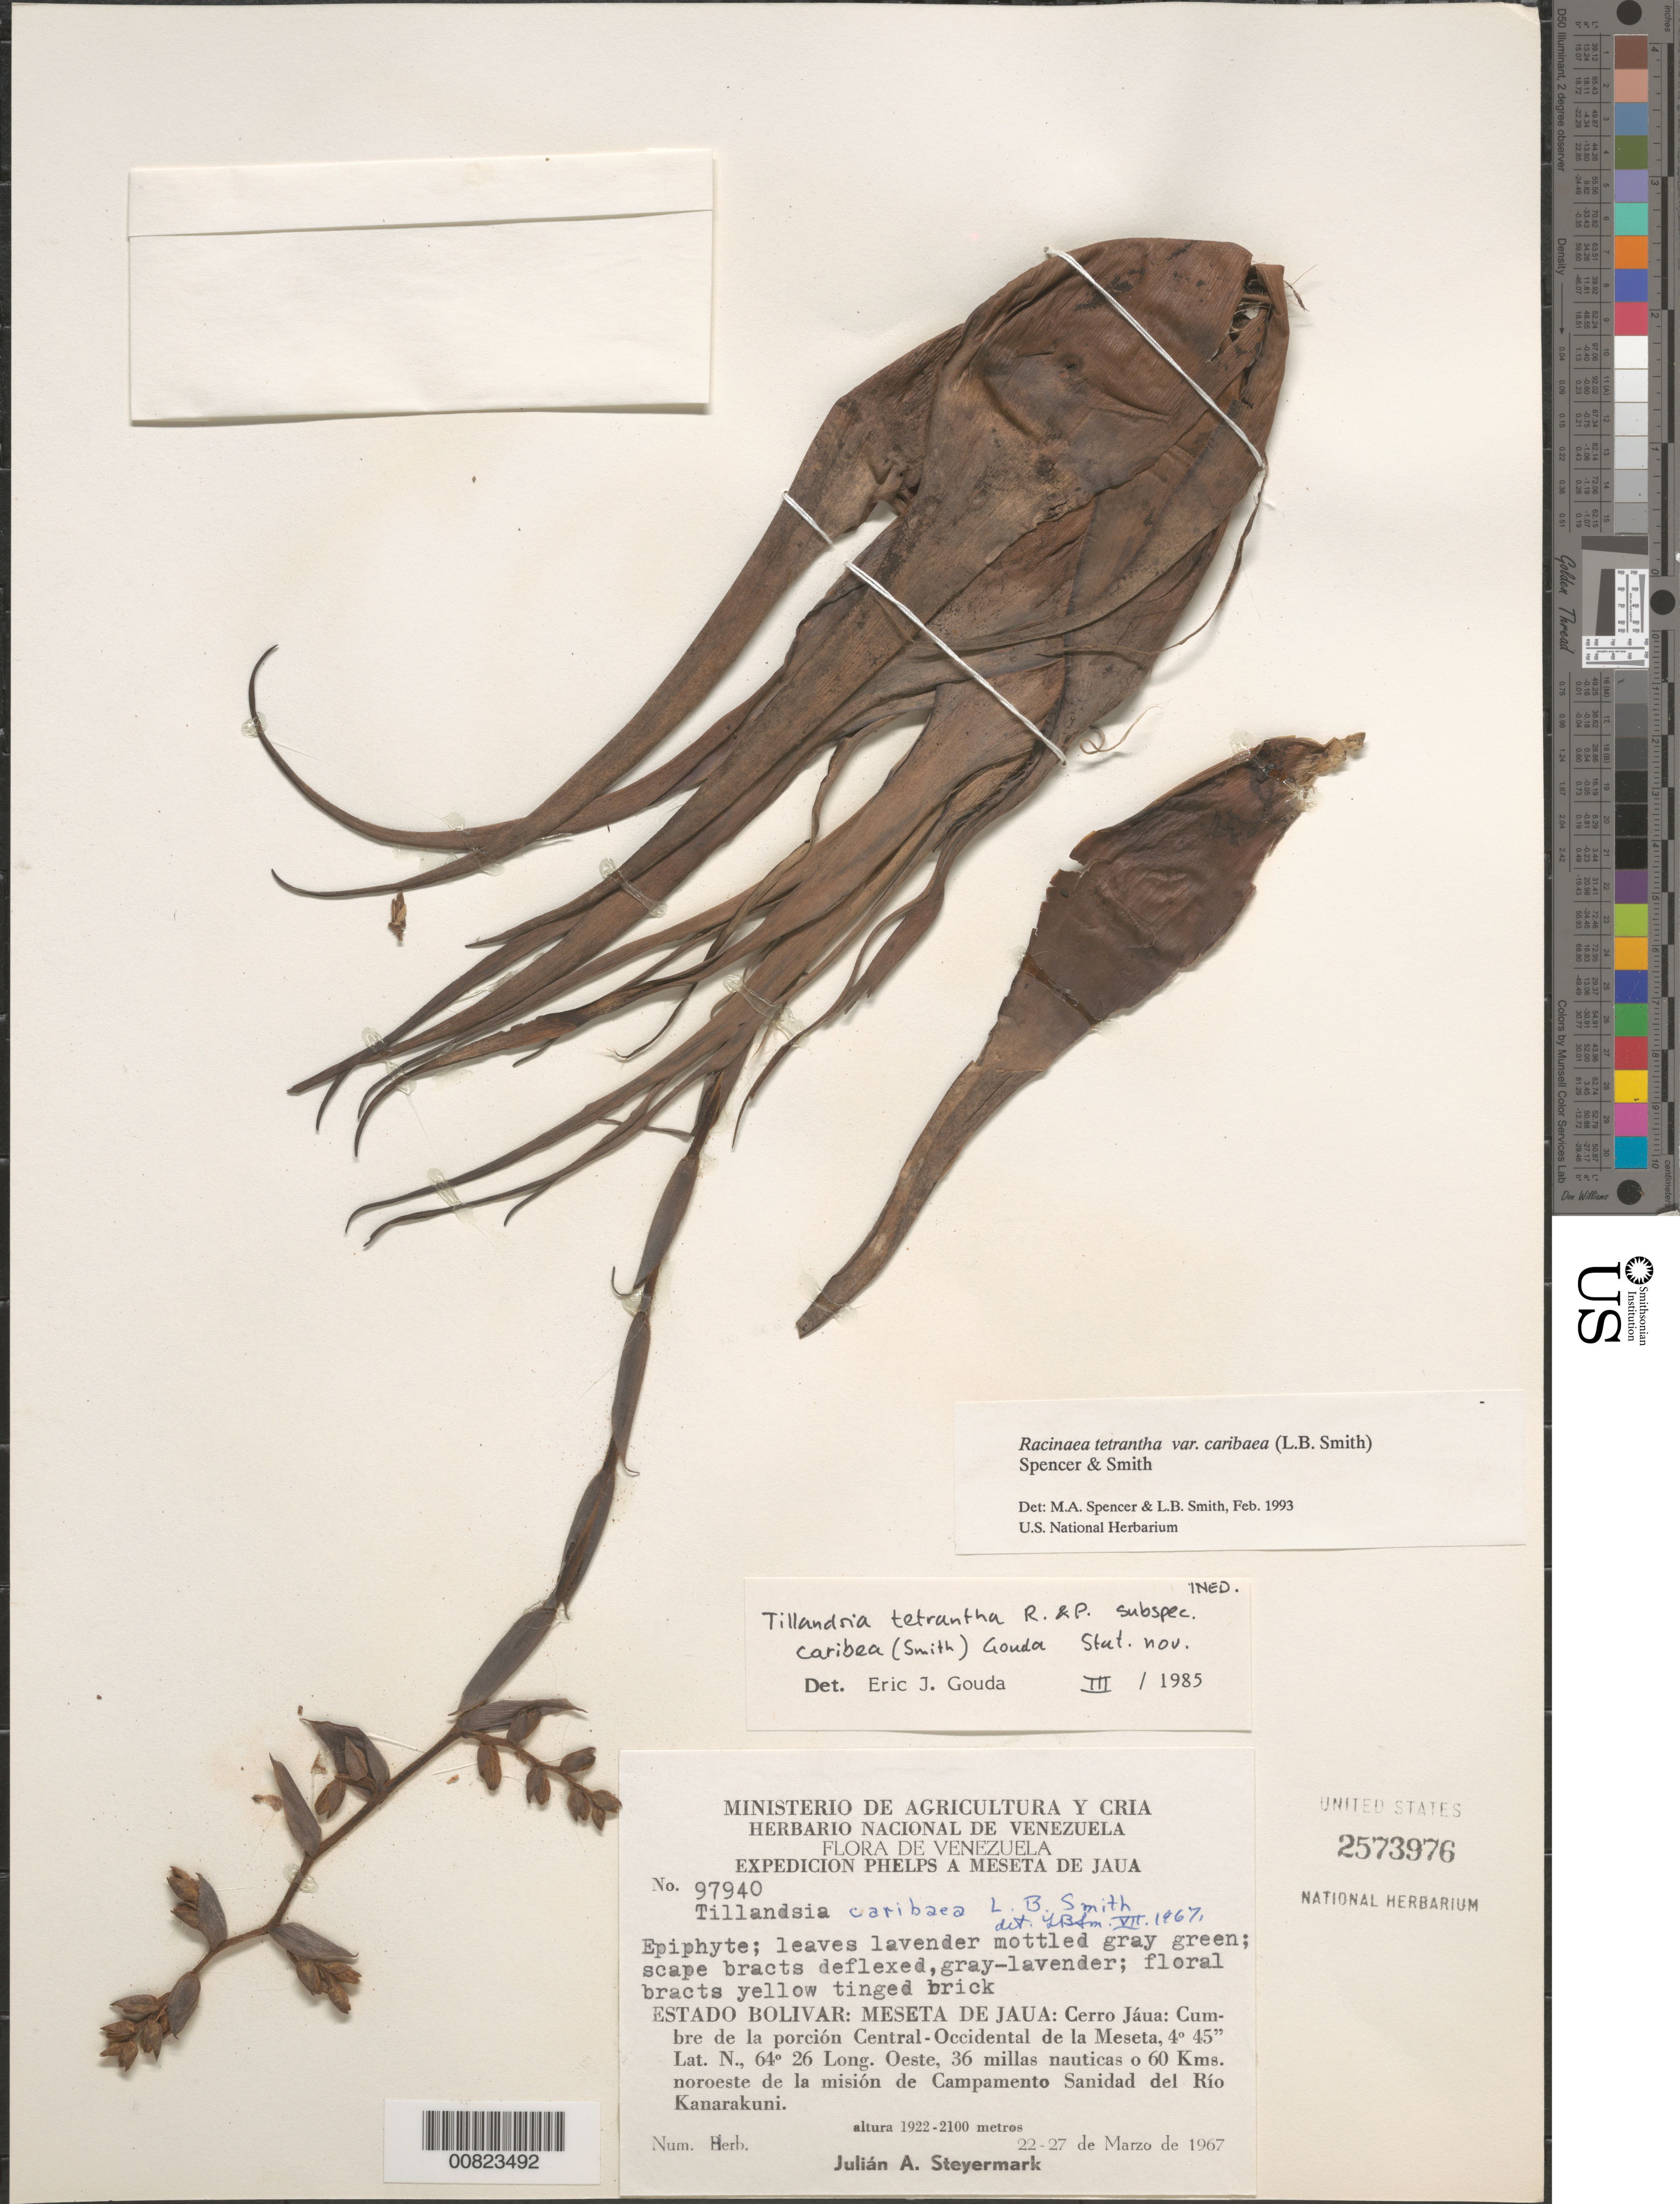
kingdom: Plantae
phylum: Tracheophyta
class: Liliopsida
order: Poales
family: Bromeliaceae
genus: Racinaea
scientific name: Racinaea tetrantha var. caribaea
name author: (L.B. Sm.) M.A. Spencer & L.B. Sm.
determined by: Spencer, M. A.; Smith, L. B.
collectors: J. Steyermark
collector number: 97940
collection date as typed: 22-Mar-67 to 27-Mar-67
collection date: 1967-03-22/1967-03-27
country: Venezuela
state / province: Bolívar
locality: Meseta del Jaua: Cerro Jáua, cumbre de la porcion Central-Occidental de la Meseta, 36 millas nauticas o 60 km NO de la mision de Campamento Sanidad del Río Kanarakuni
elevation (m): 1922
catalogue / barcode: US 2573976